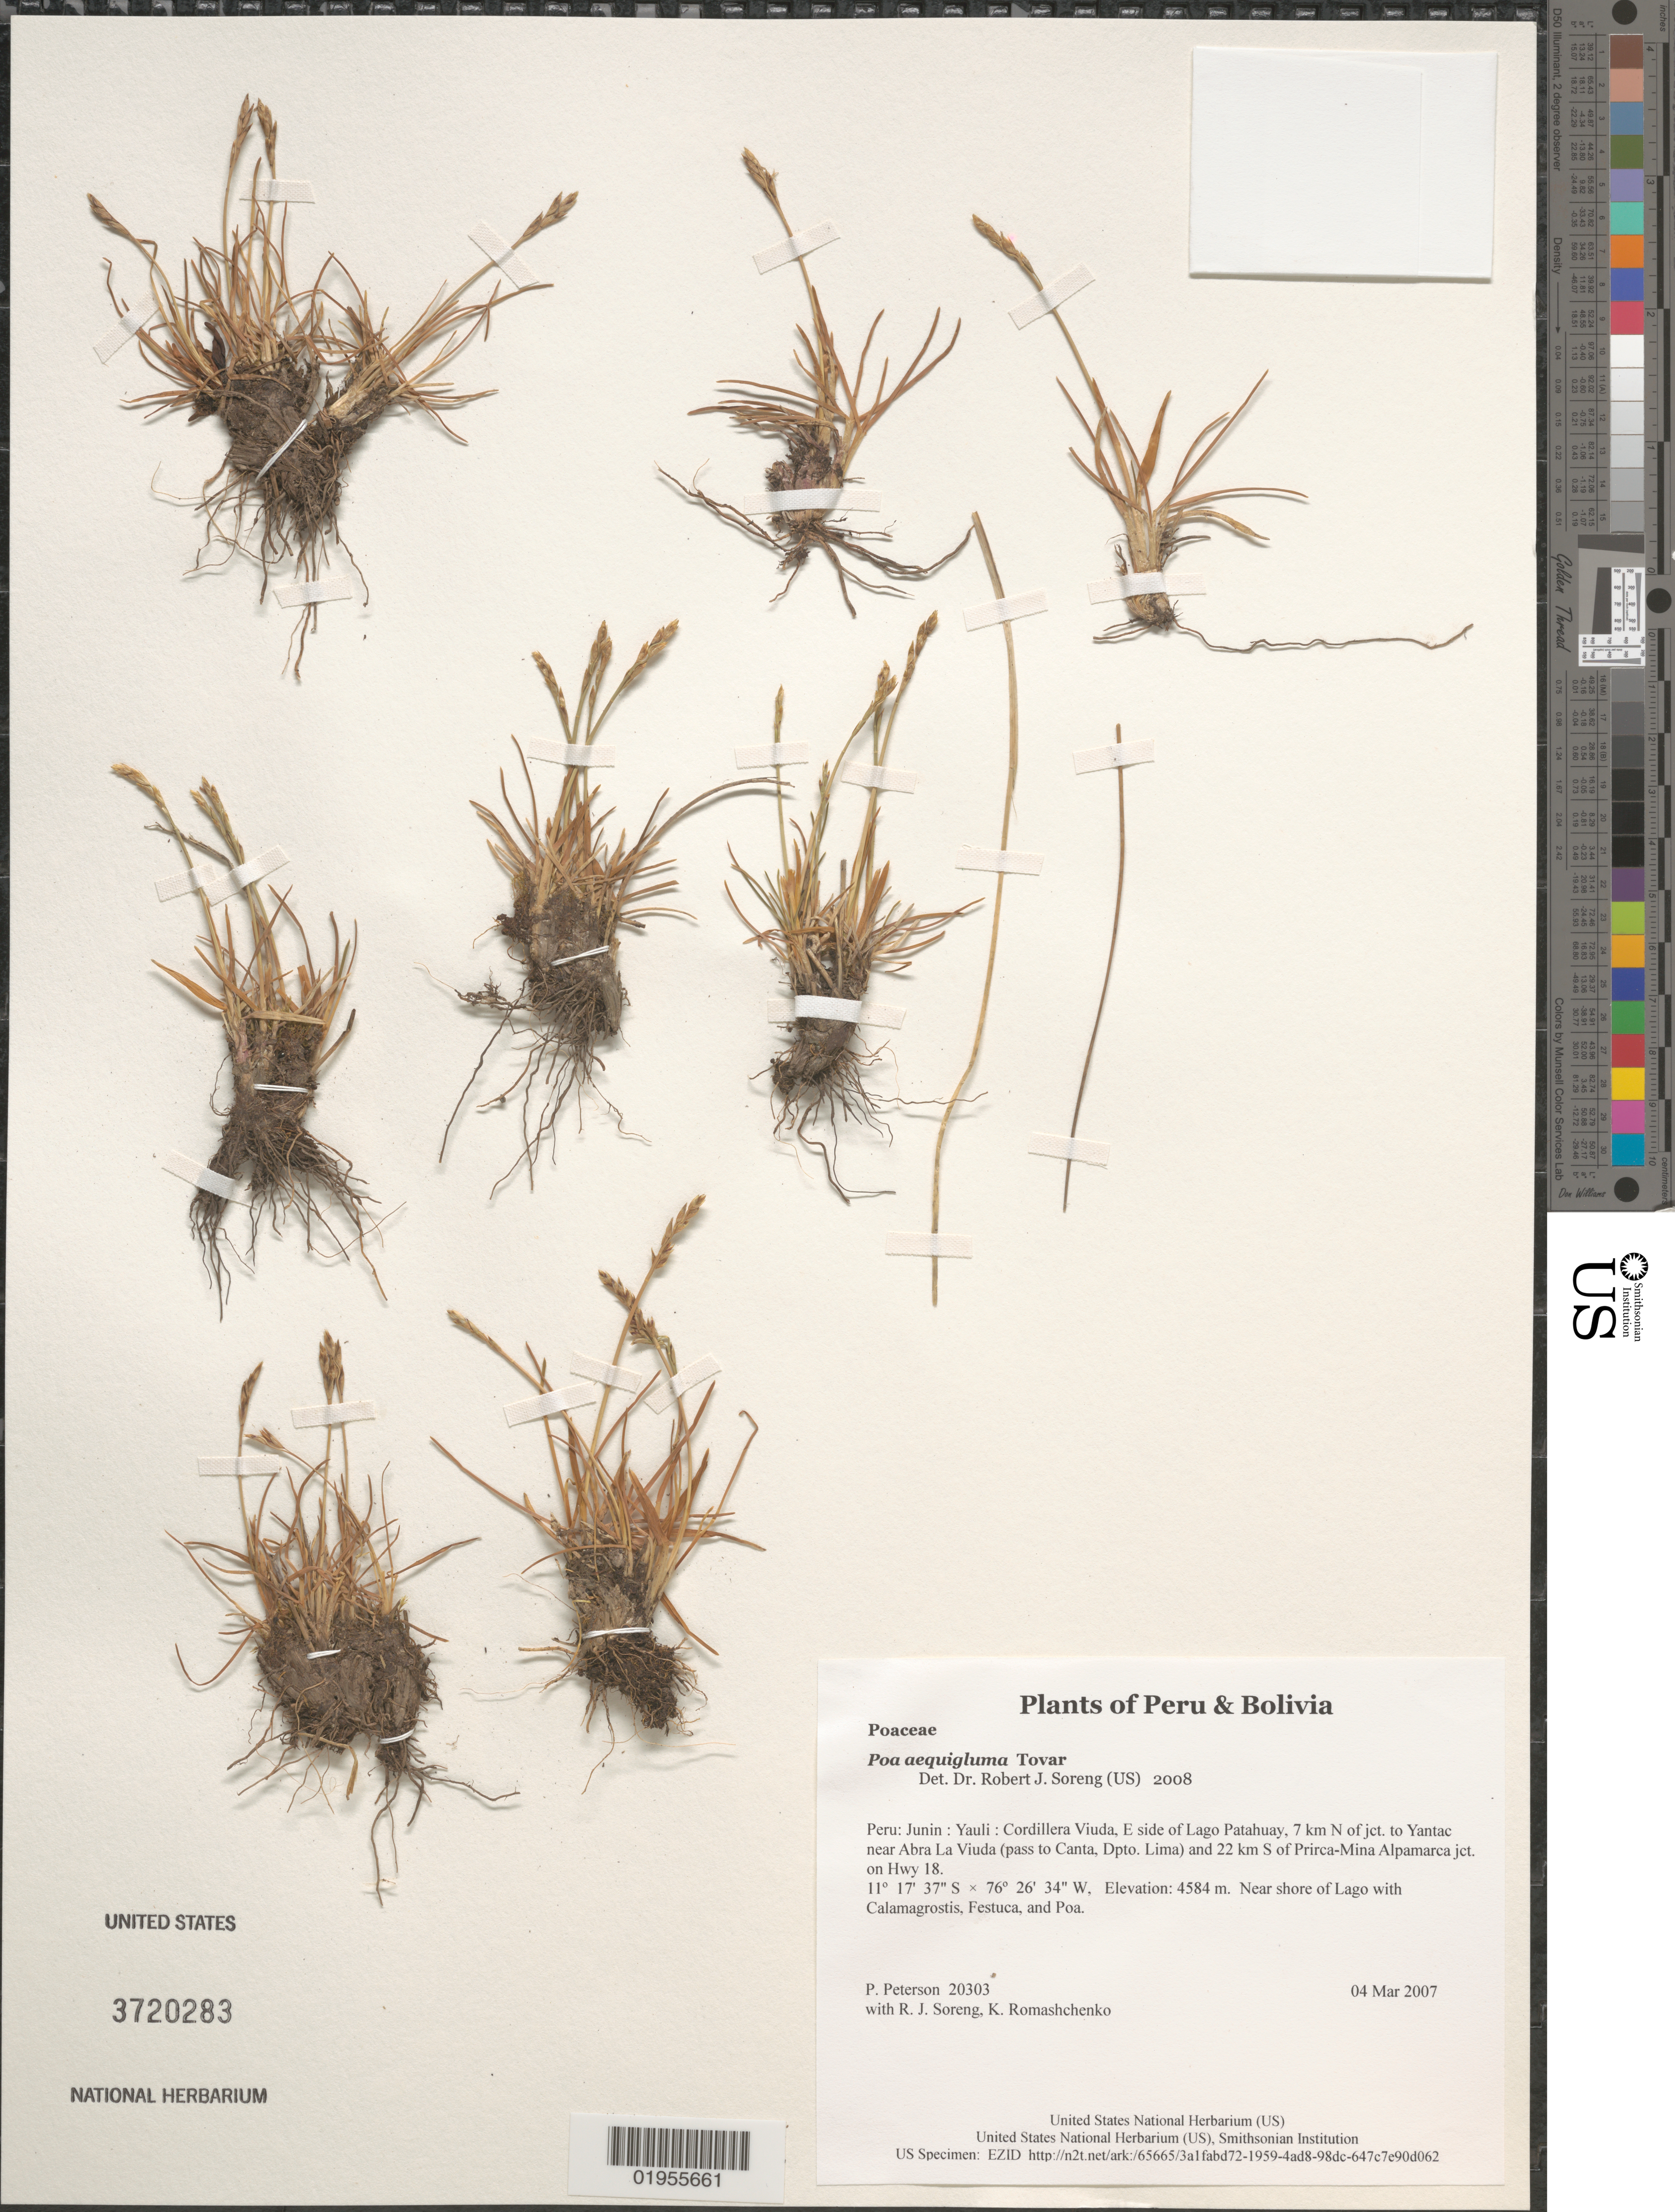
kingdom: Plantae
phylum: Tracheophyta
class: Liliopsida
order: Poales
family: Poaceae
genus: Poa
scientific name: Poa aequigluma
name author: Tovar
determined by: Soreng, Robert J., Research Associate (BOT), Smithsonian Institution - National Museum of Natural History (UNITED STATES)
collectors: P. M. Peterson, R. J. Soreng & K. Romashchenko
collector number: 20303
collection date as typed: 04 Mar 2007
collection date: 2007-03-04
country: Peru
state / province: Junín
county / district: Yauli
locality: Cordillera Viuda, E side of Lago Patahuay, 7 km N of jct. to Yantac near Abra La Viuda (pass to Canta, Dpto. Lima) and 22 km S of Prirca-Mina Alpamarca jct. on Hwy 18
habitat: Near shore of Lago with Calamagrostis, Festuca, and Poa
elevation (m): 4584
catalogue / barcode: US 3720283